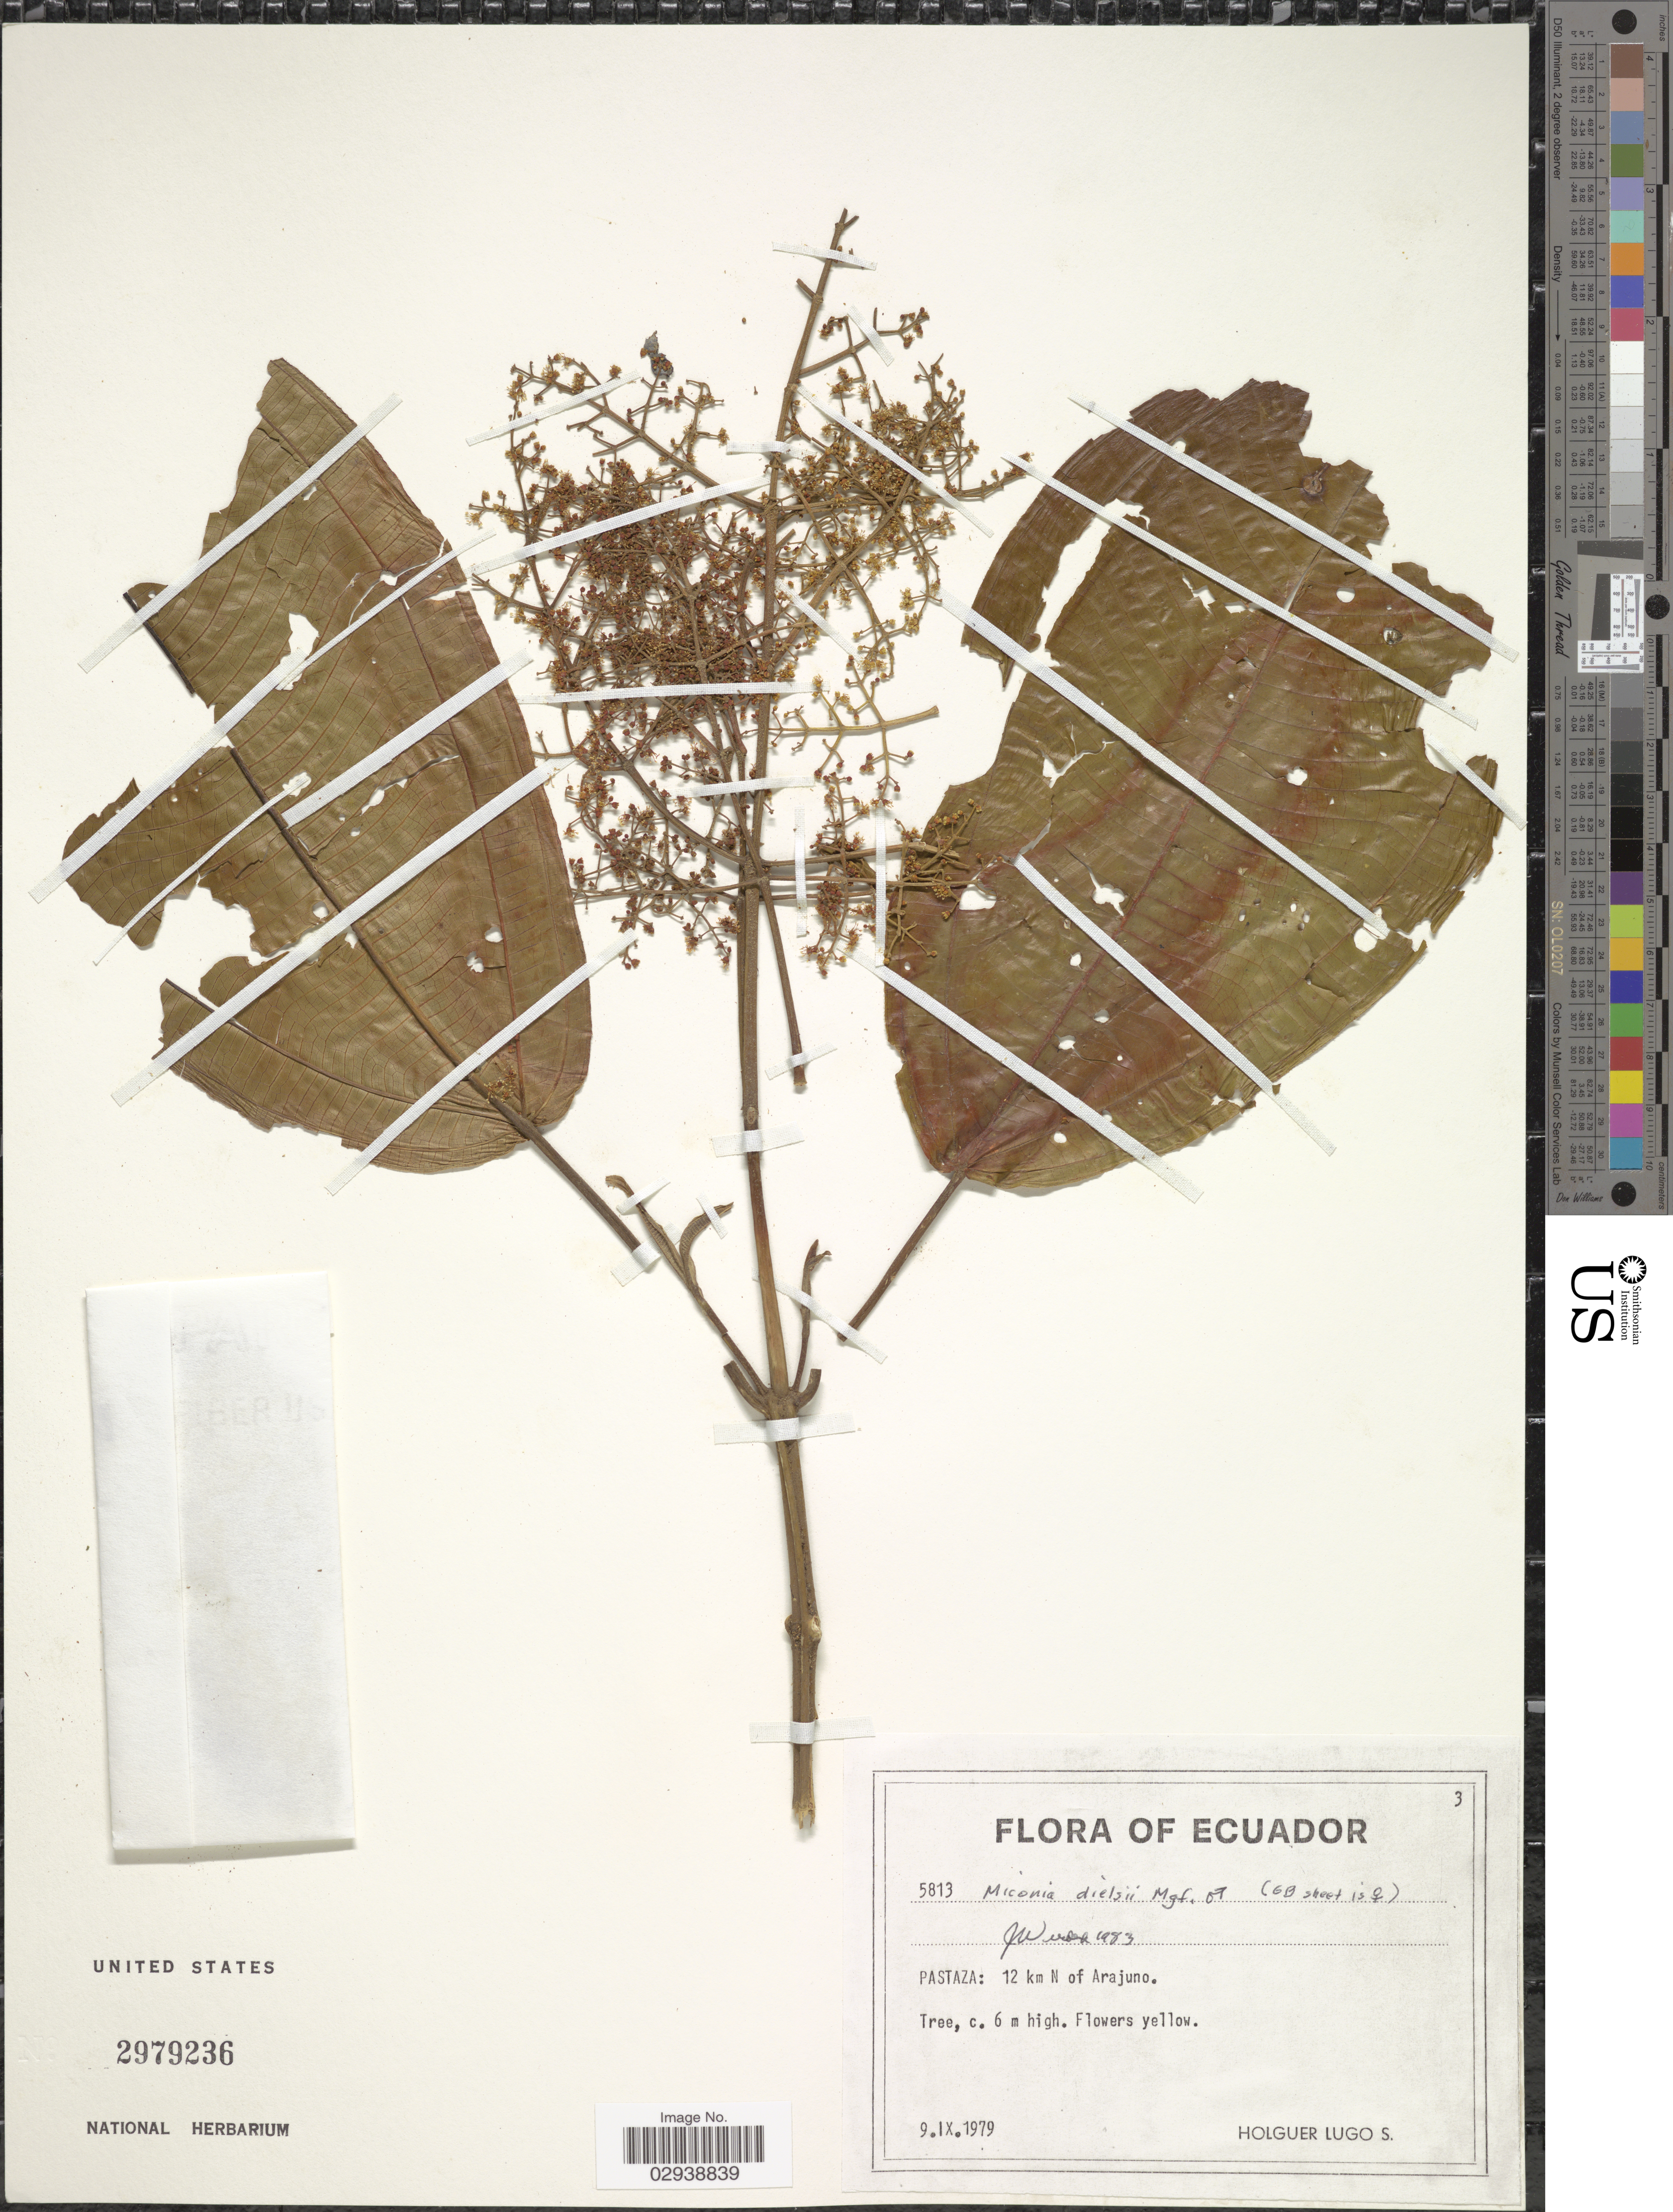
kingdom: Plantae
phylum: Tracheophyta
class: Magnoliopsida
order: Myrtales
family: Melastomataceae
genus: Miconia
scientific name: Miconia dielsii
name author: Markgr.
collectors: H. Lugo S.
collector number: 5813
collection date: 1979-09-09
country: Ecuador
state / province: Pastaza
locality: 12 km N of Arajuno.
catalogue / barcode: US 2979236